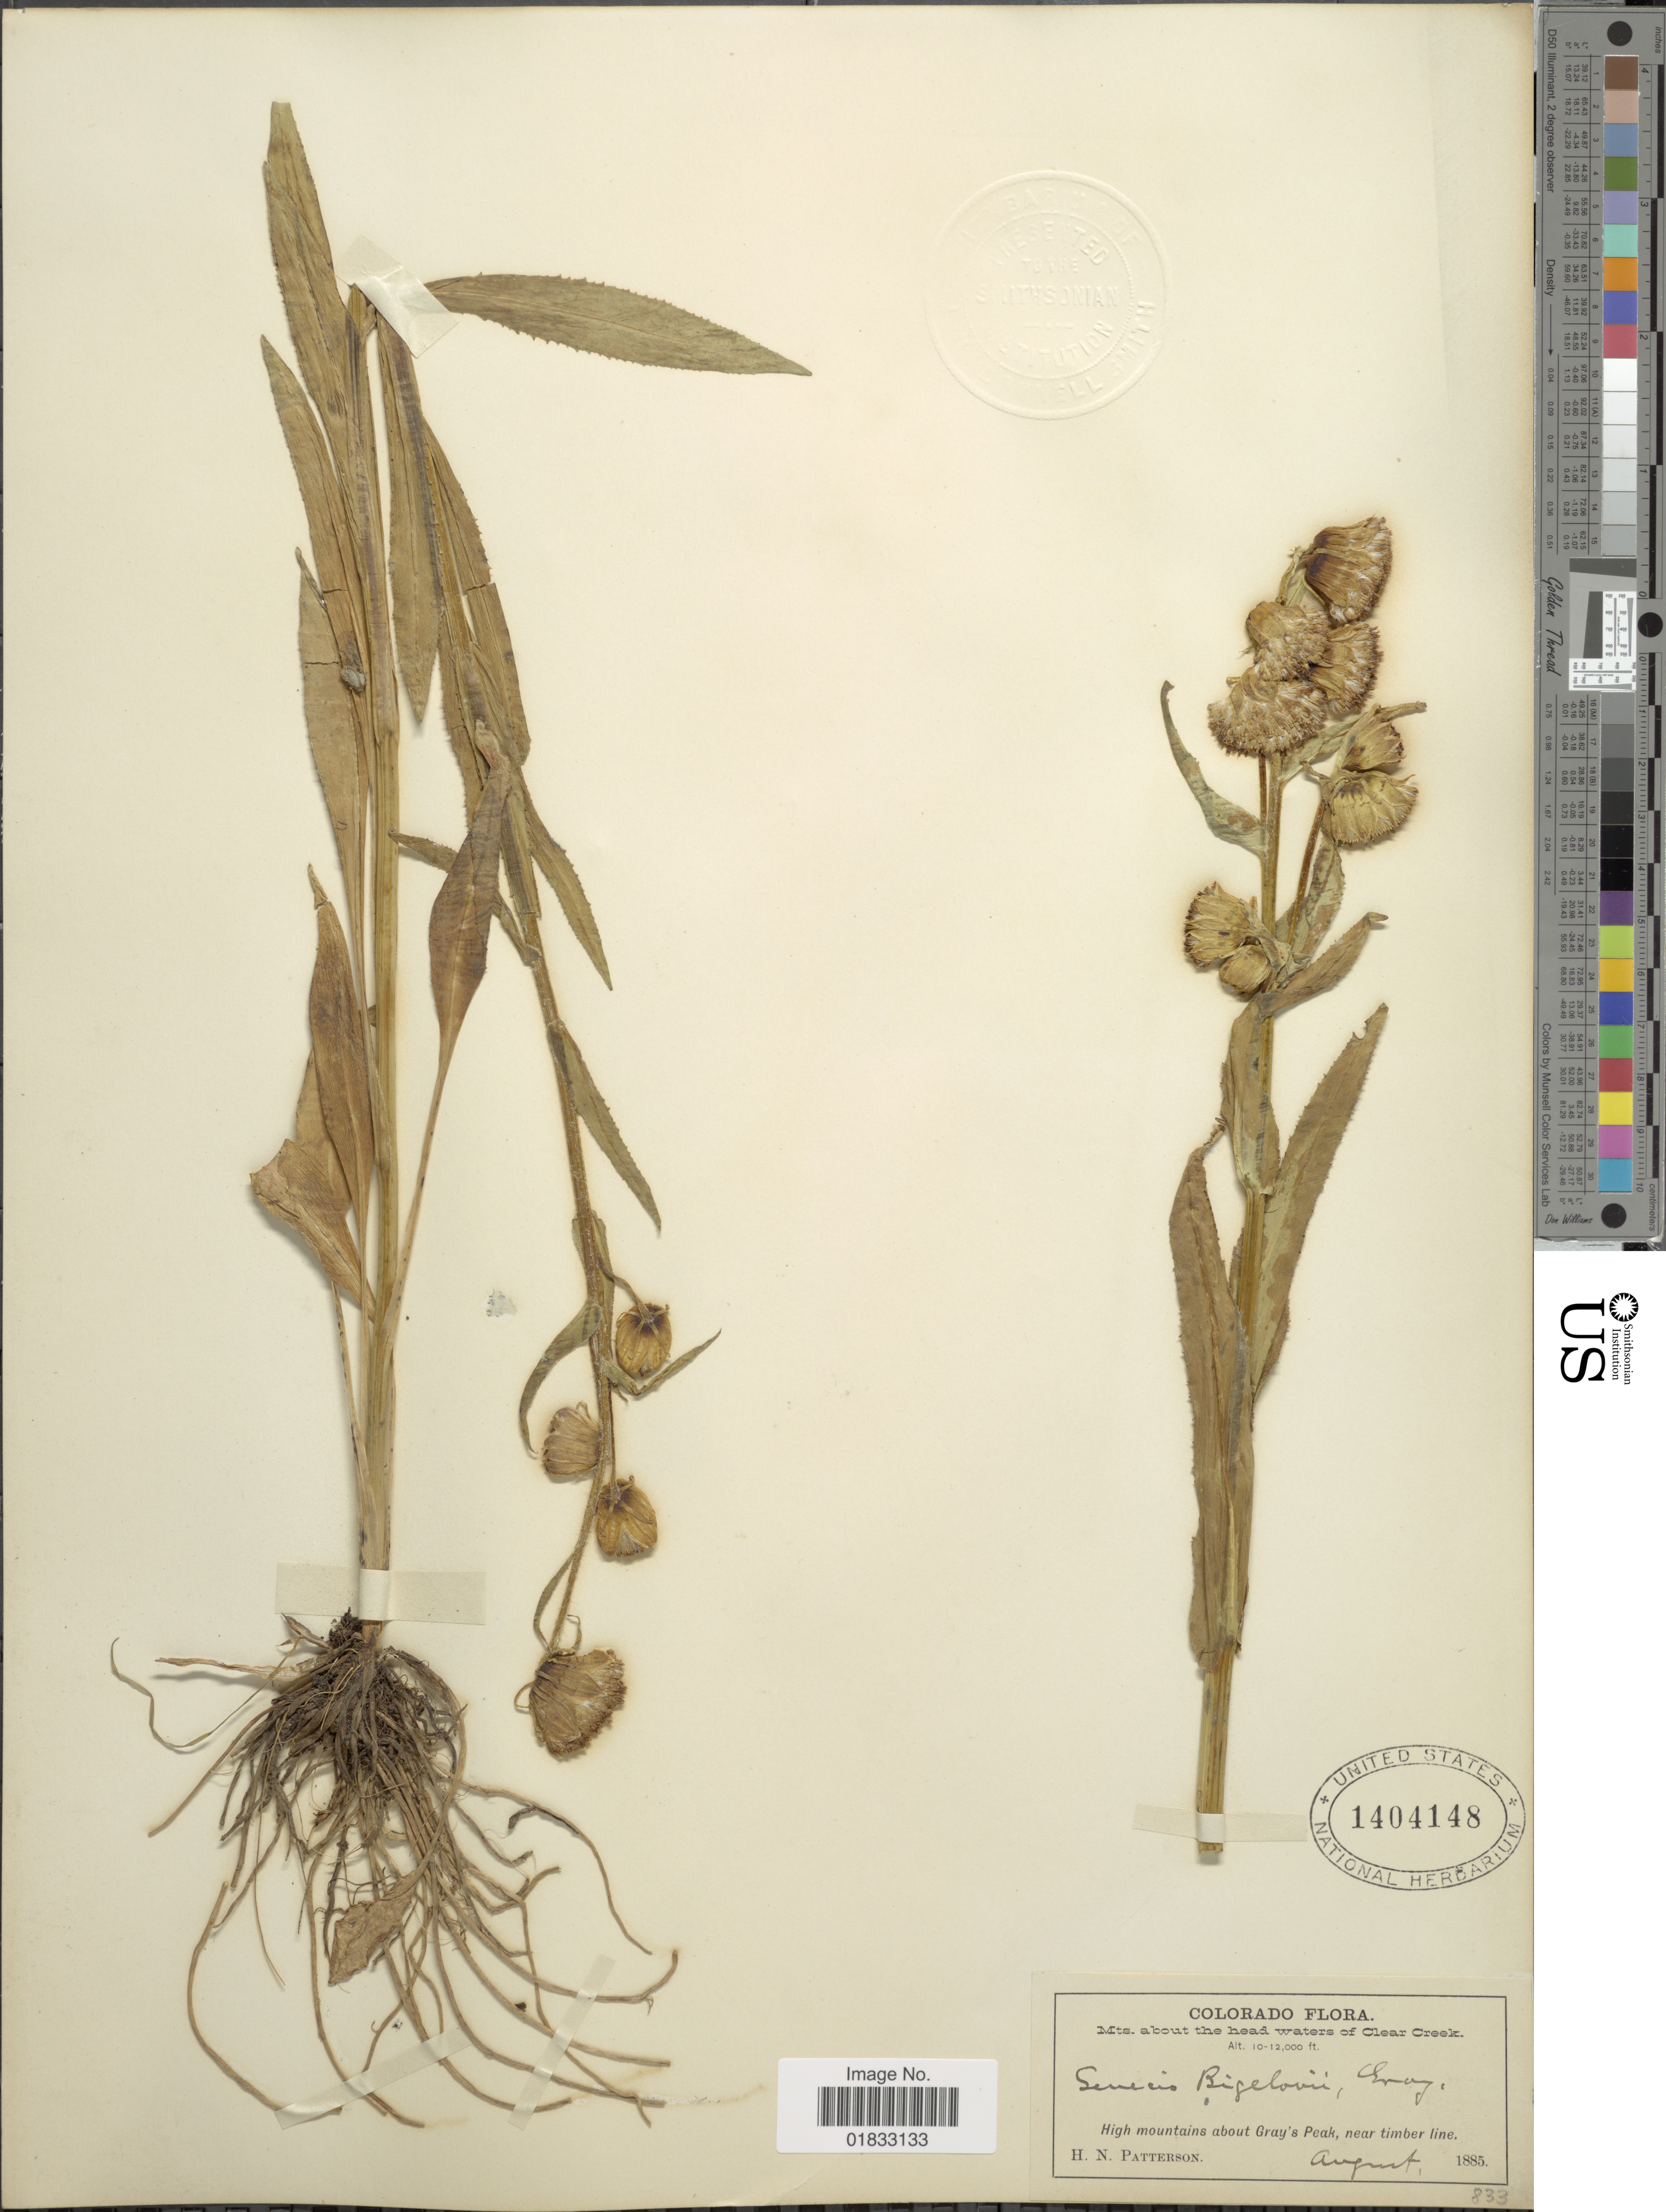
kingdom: Plantae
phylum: Tracheophyta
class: Magnoliopsida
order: Asterales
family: Asteraceae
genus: Senecio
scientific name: Senecio bigelovii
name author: A. Gray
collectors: H. N. Patterson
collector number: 833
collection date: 1885-08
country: United States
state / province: Colorado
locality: Mts. about the head waters of Clear Creek, high mountains about Gray's Peak, near timber line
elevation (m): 3048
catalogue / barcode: US 1404148